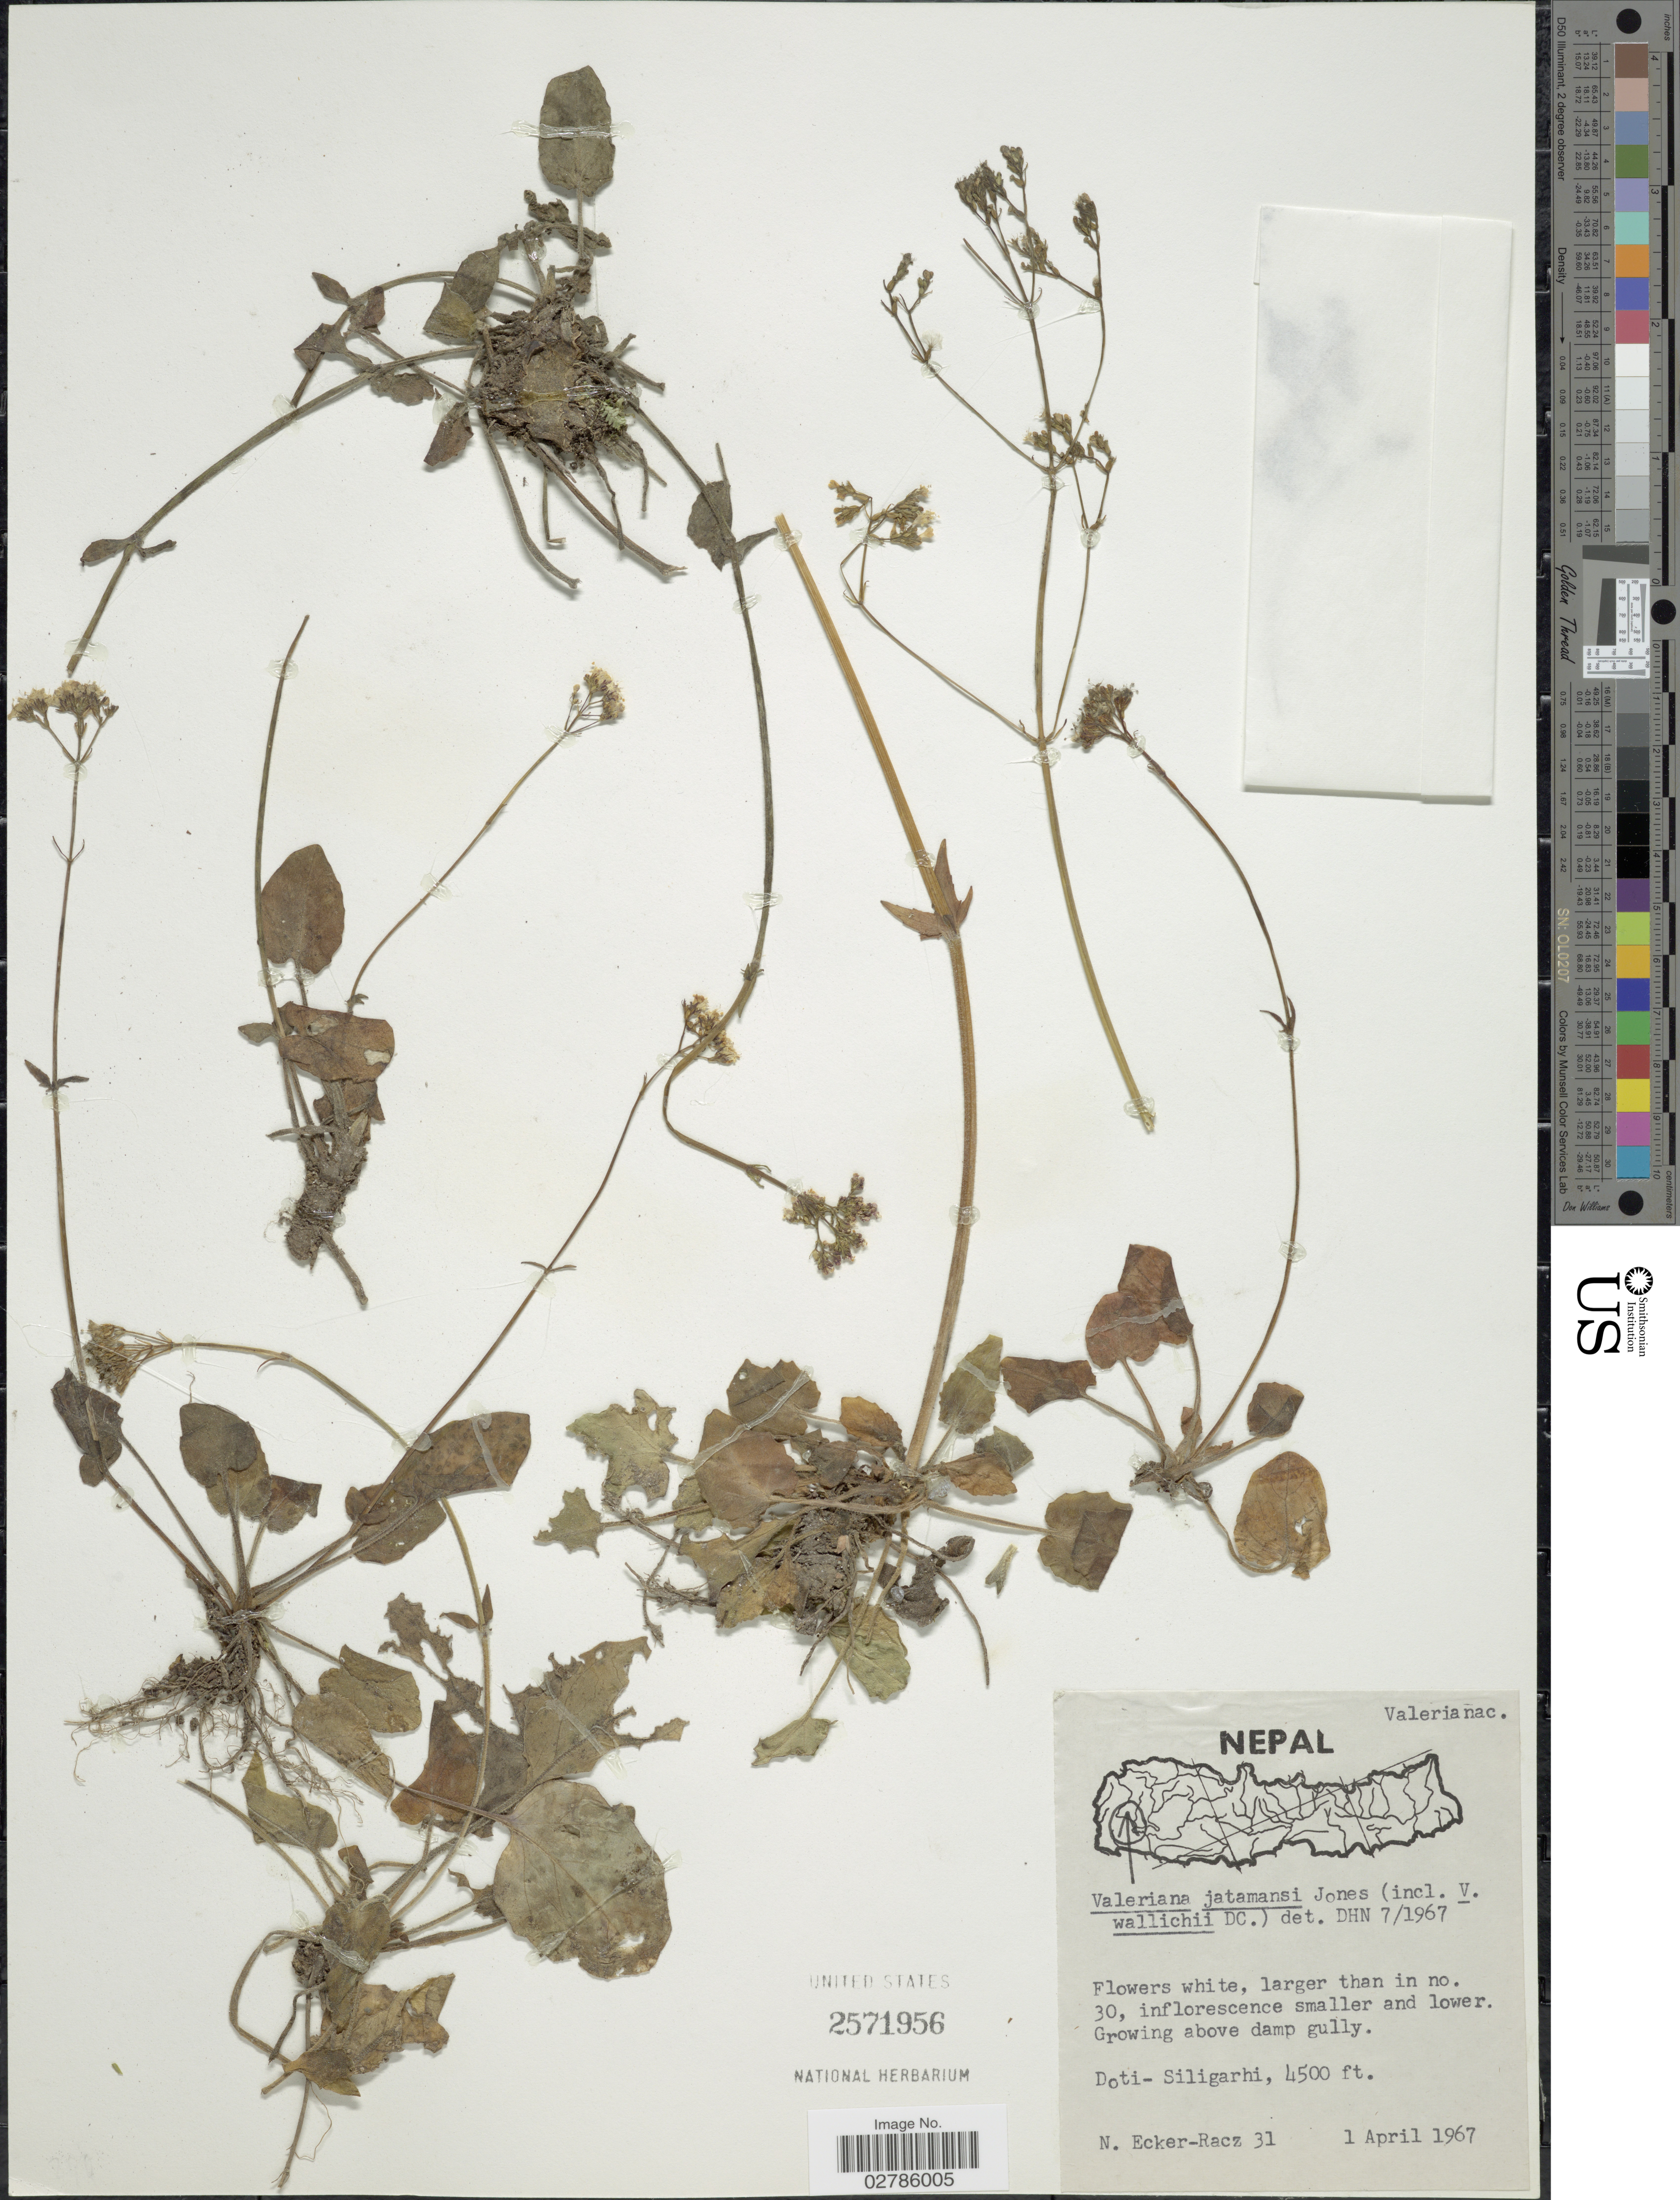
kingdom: Plantae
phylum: Tracheophyta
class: Magnoliopsida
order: Dipsacales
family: Caprifoliaceae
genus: Valeriana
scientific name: Valeriana jatamansi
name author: Jones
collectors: N. Ecker-Racz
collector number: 31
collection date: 1967-04-01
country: Nepal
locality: Doti-Siligarhi.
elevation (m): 1372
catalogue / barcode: US 2571956